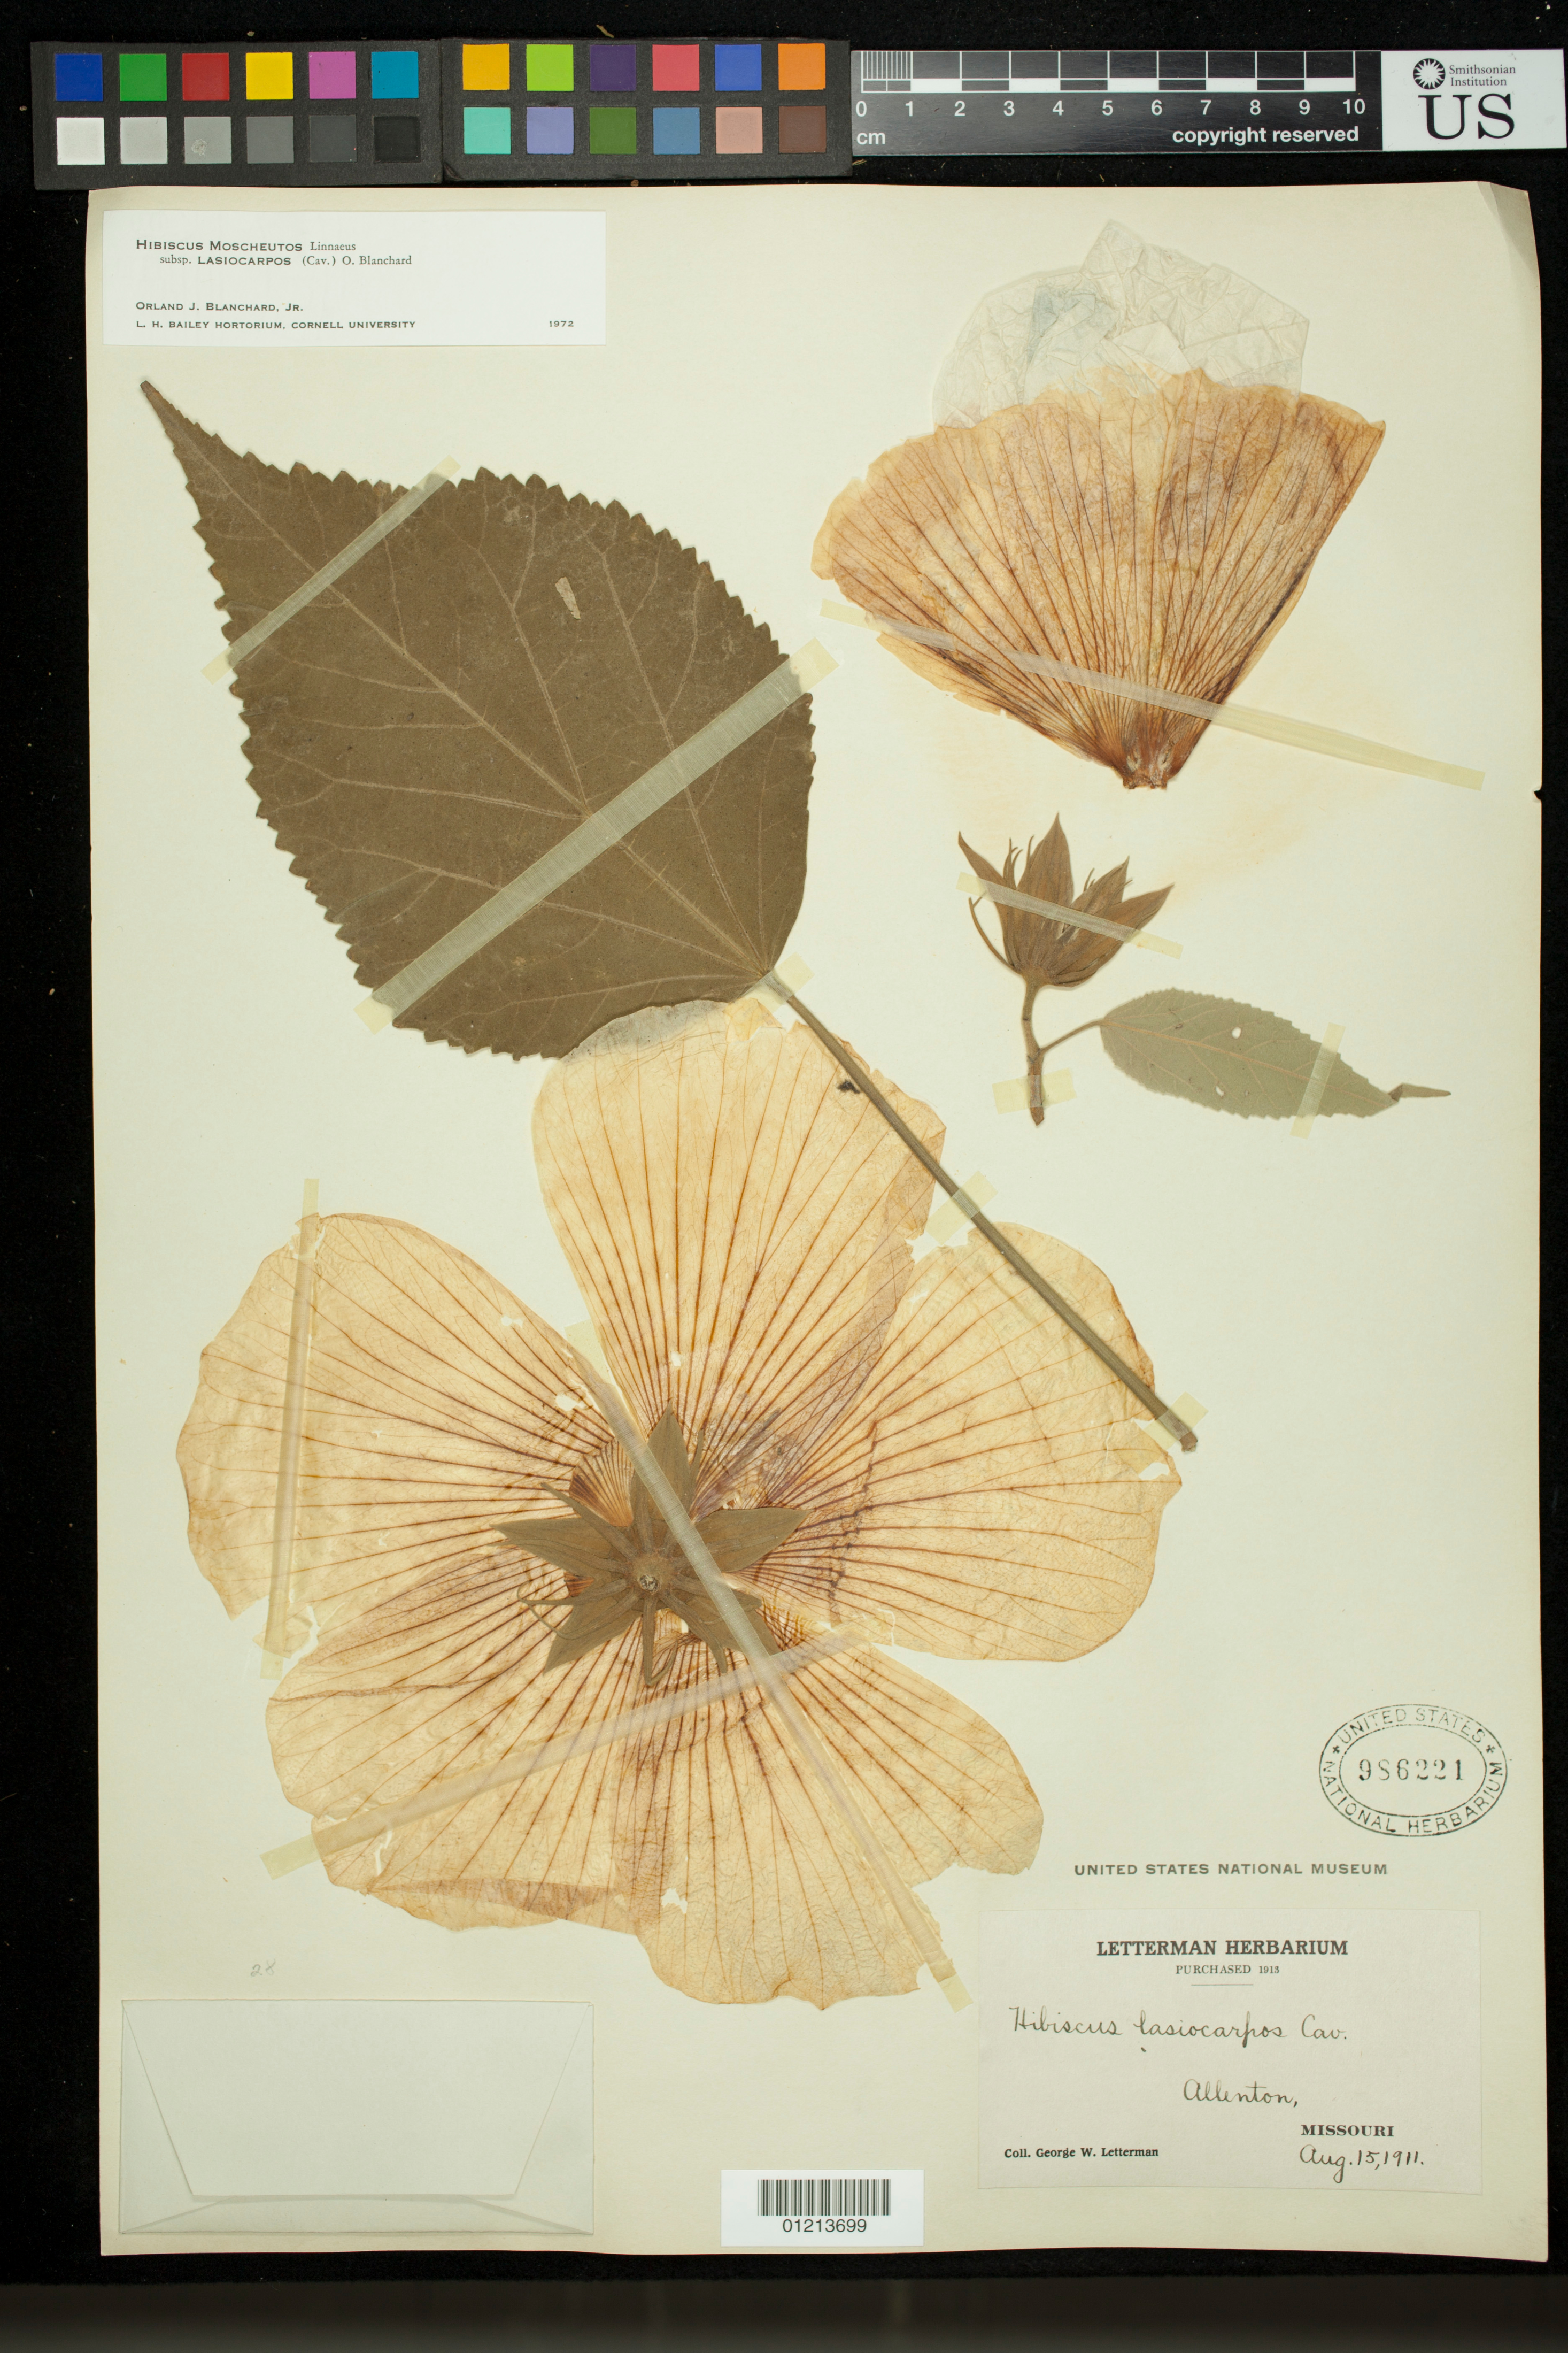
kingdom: Plantae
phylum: Tracheophyta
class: Magnoliopsida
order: Malvales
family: Malvaceae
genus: Hibiscus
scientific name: Hibiscus moscheutos subsp. lasiocarpos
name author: (Cav.) O.J. Blanch.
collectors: G. W. Letterman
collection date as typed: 15 Aug 1911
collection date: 1911-08-15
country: United States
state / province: Missouri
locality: Allenton, Missouri.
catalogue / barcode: US 986221